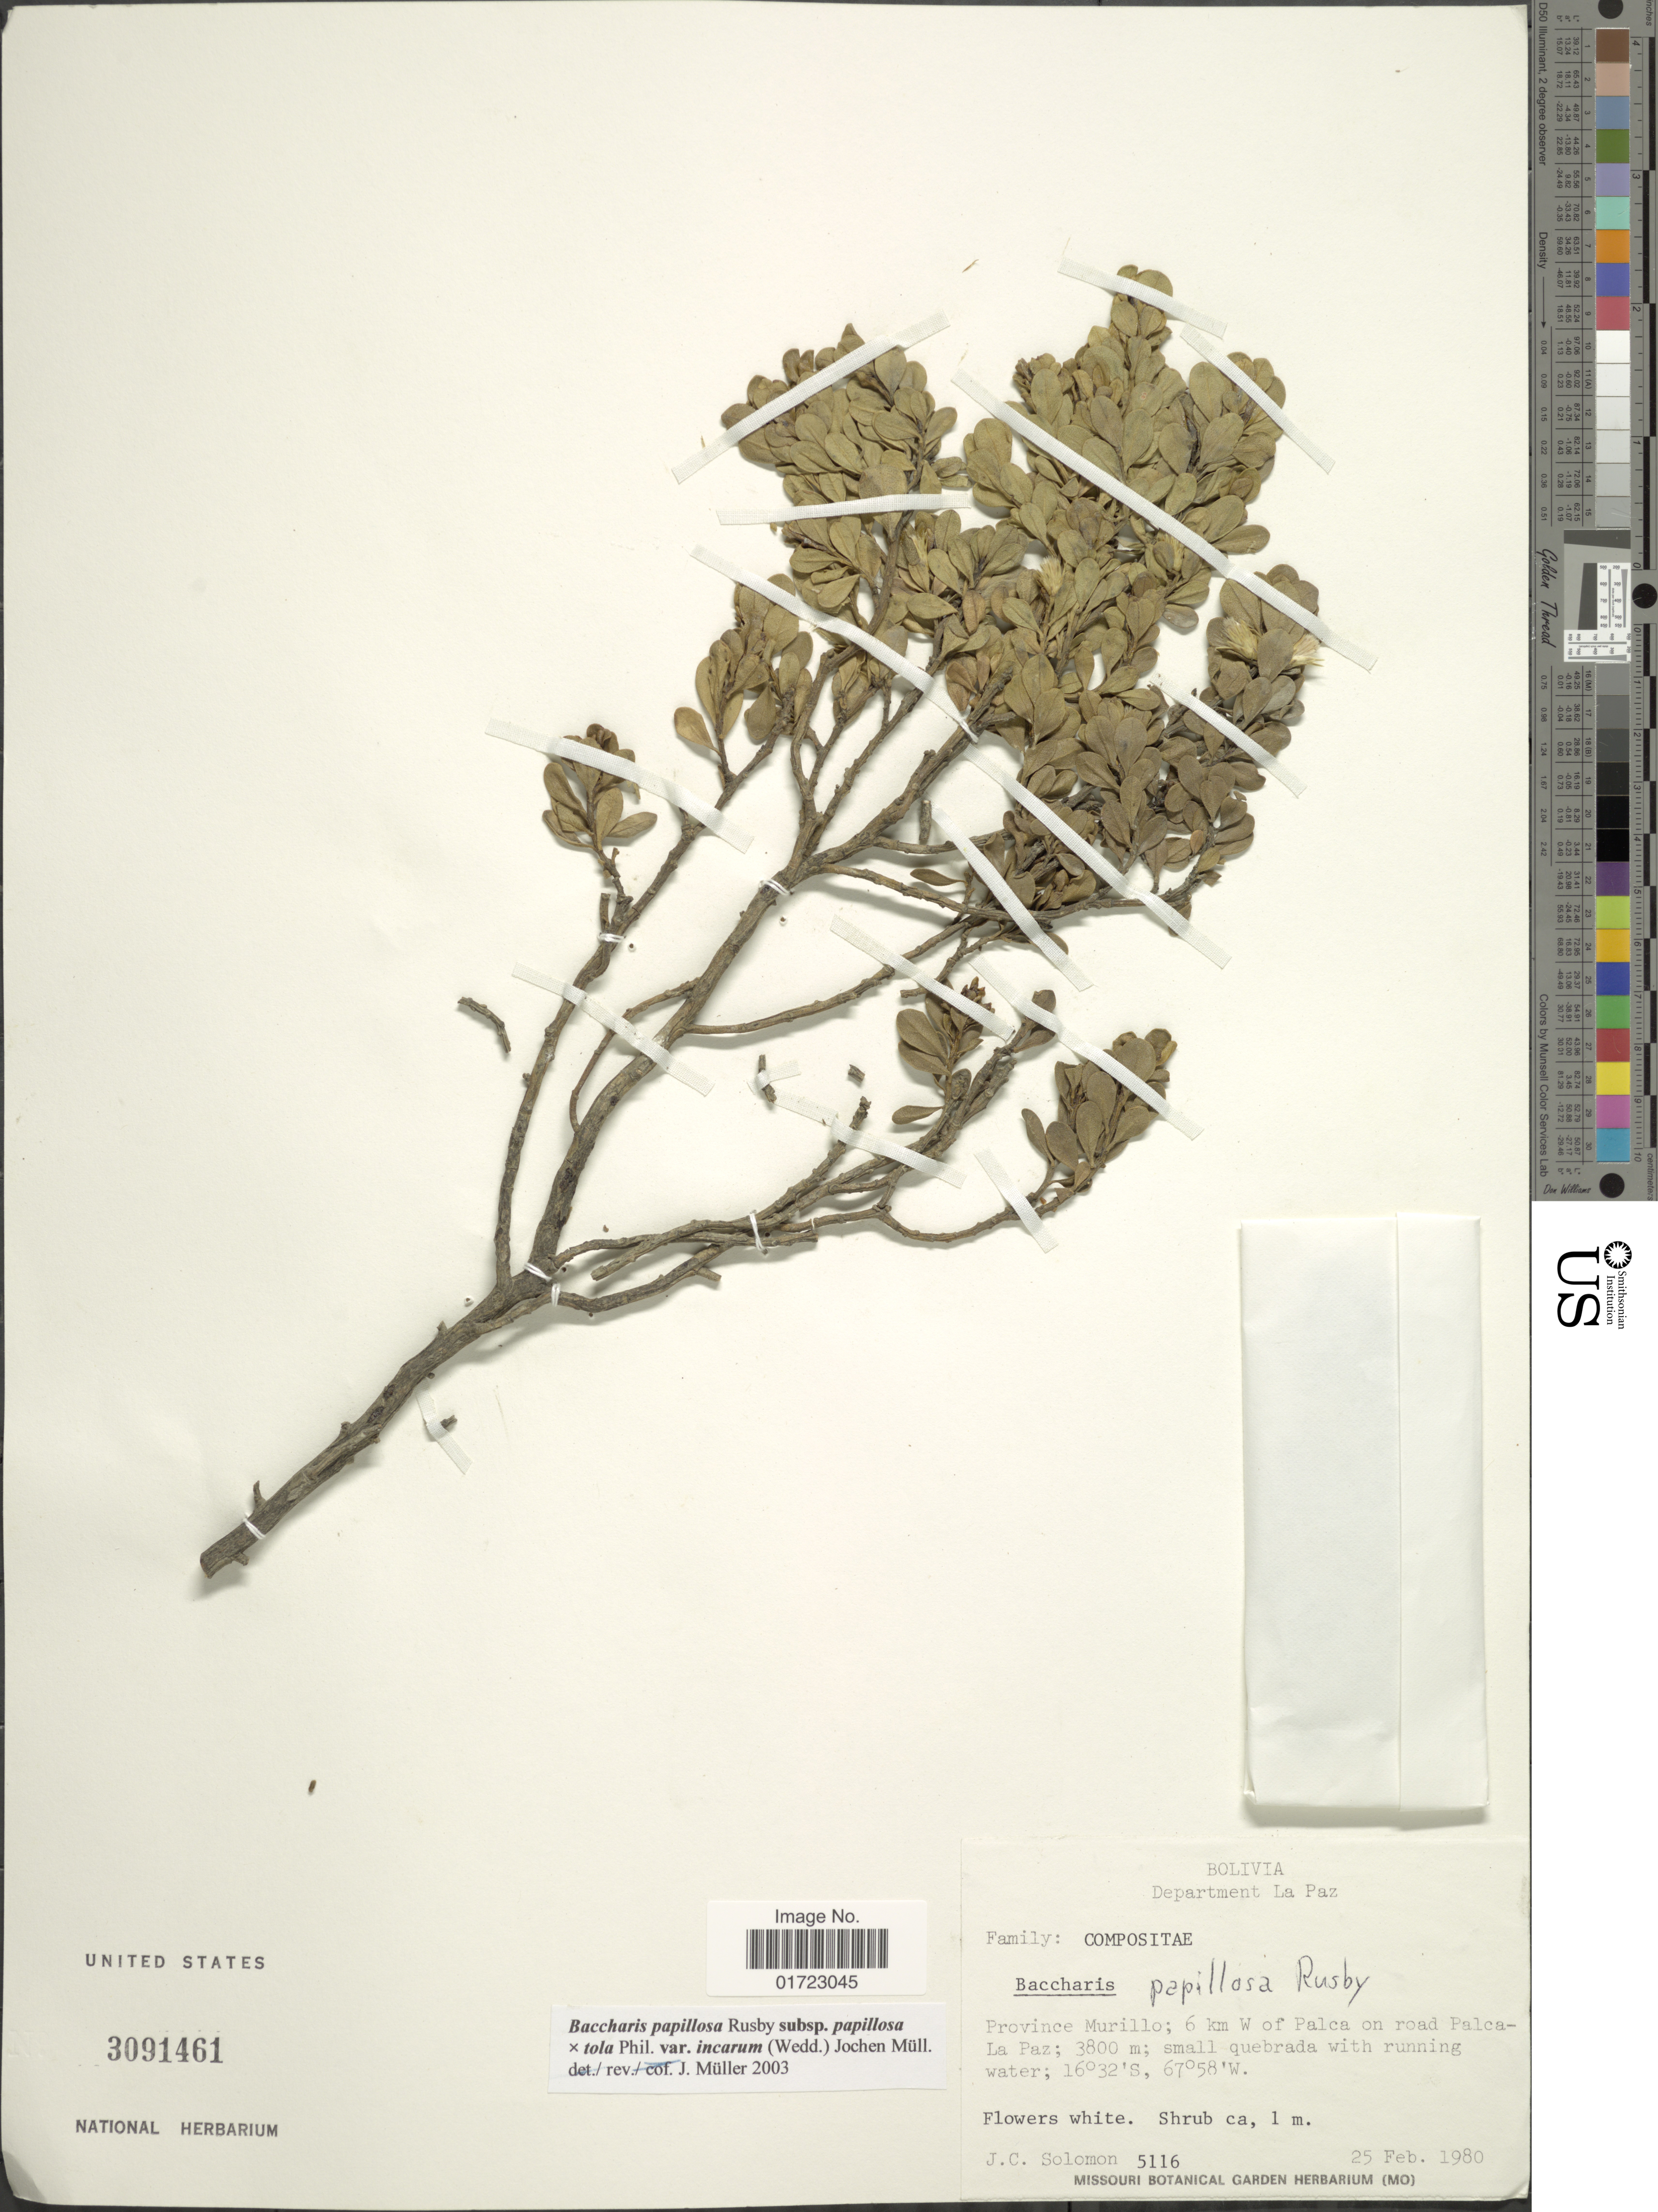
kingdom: Plantae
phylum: Tracheophyta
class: Magnoliopsida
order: Asterales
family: Asteraceae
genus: Baccharis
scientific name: Baccharis papillosa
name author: Rusby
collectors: J. C. Solomon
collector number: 5116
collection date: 1980-02-25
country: Bolivia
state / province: La Paz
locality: Province Murillo; 6 km W of Palca on road Palca- La Paz.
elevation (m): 3800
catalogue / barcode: US 3091461